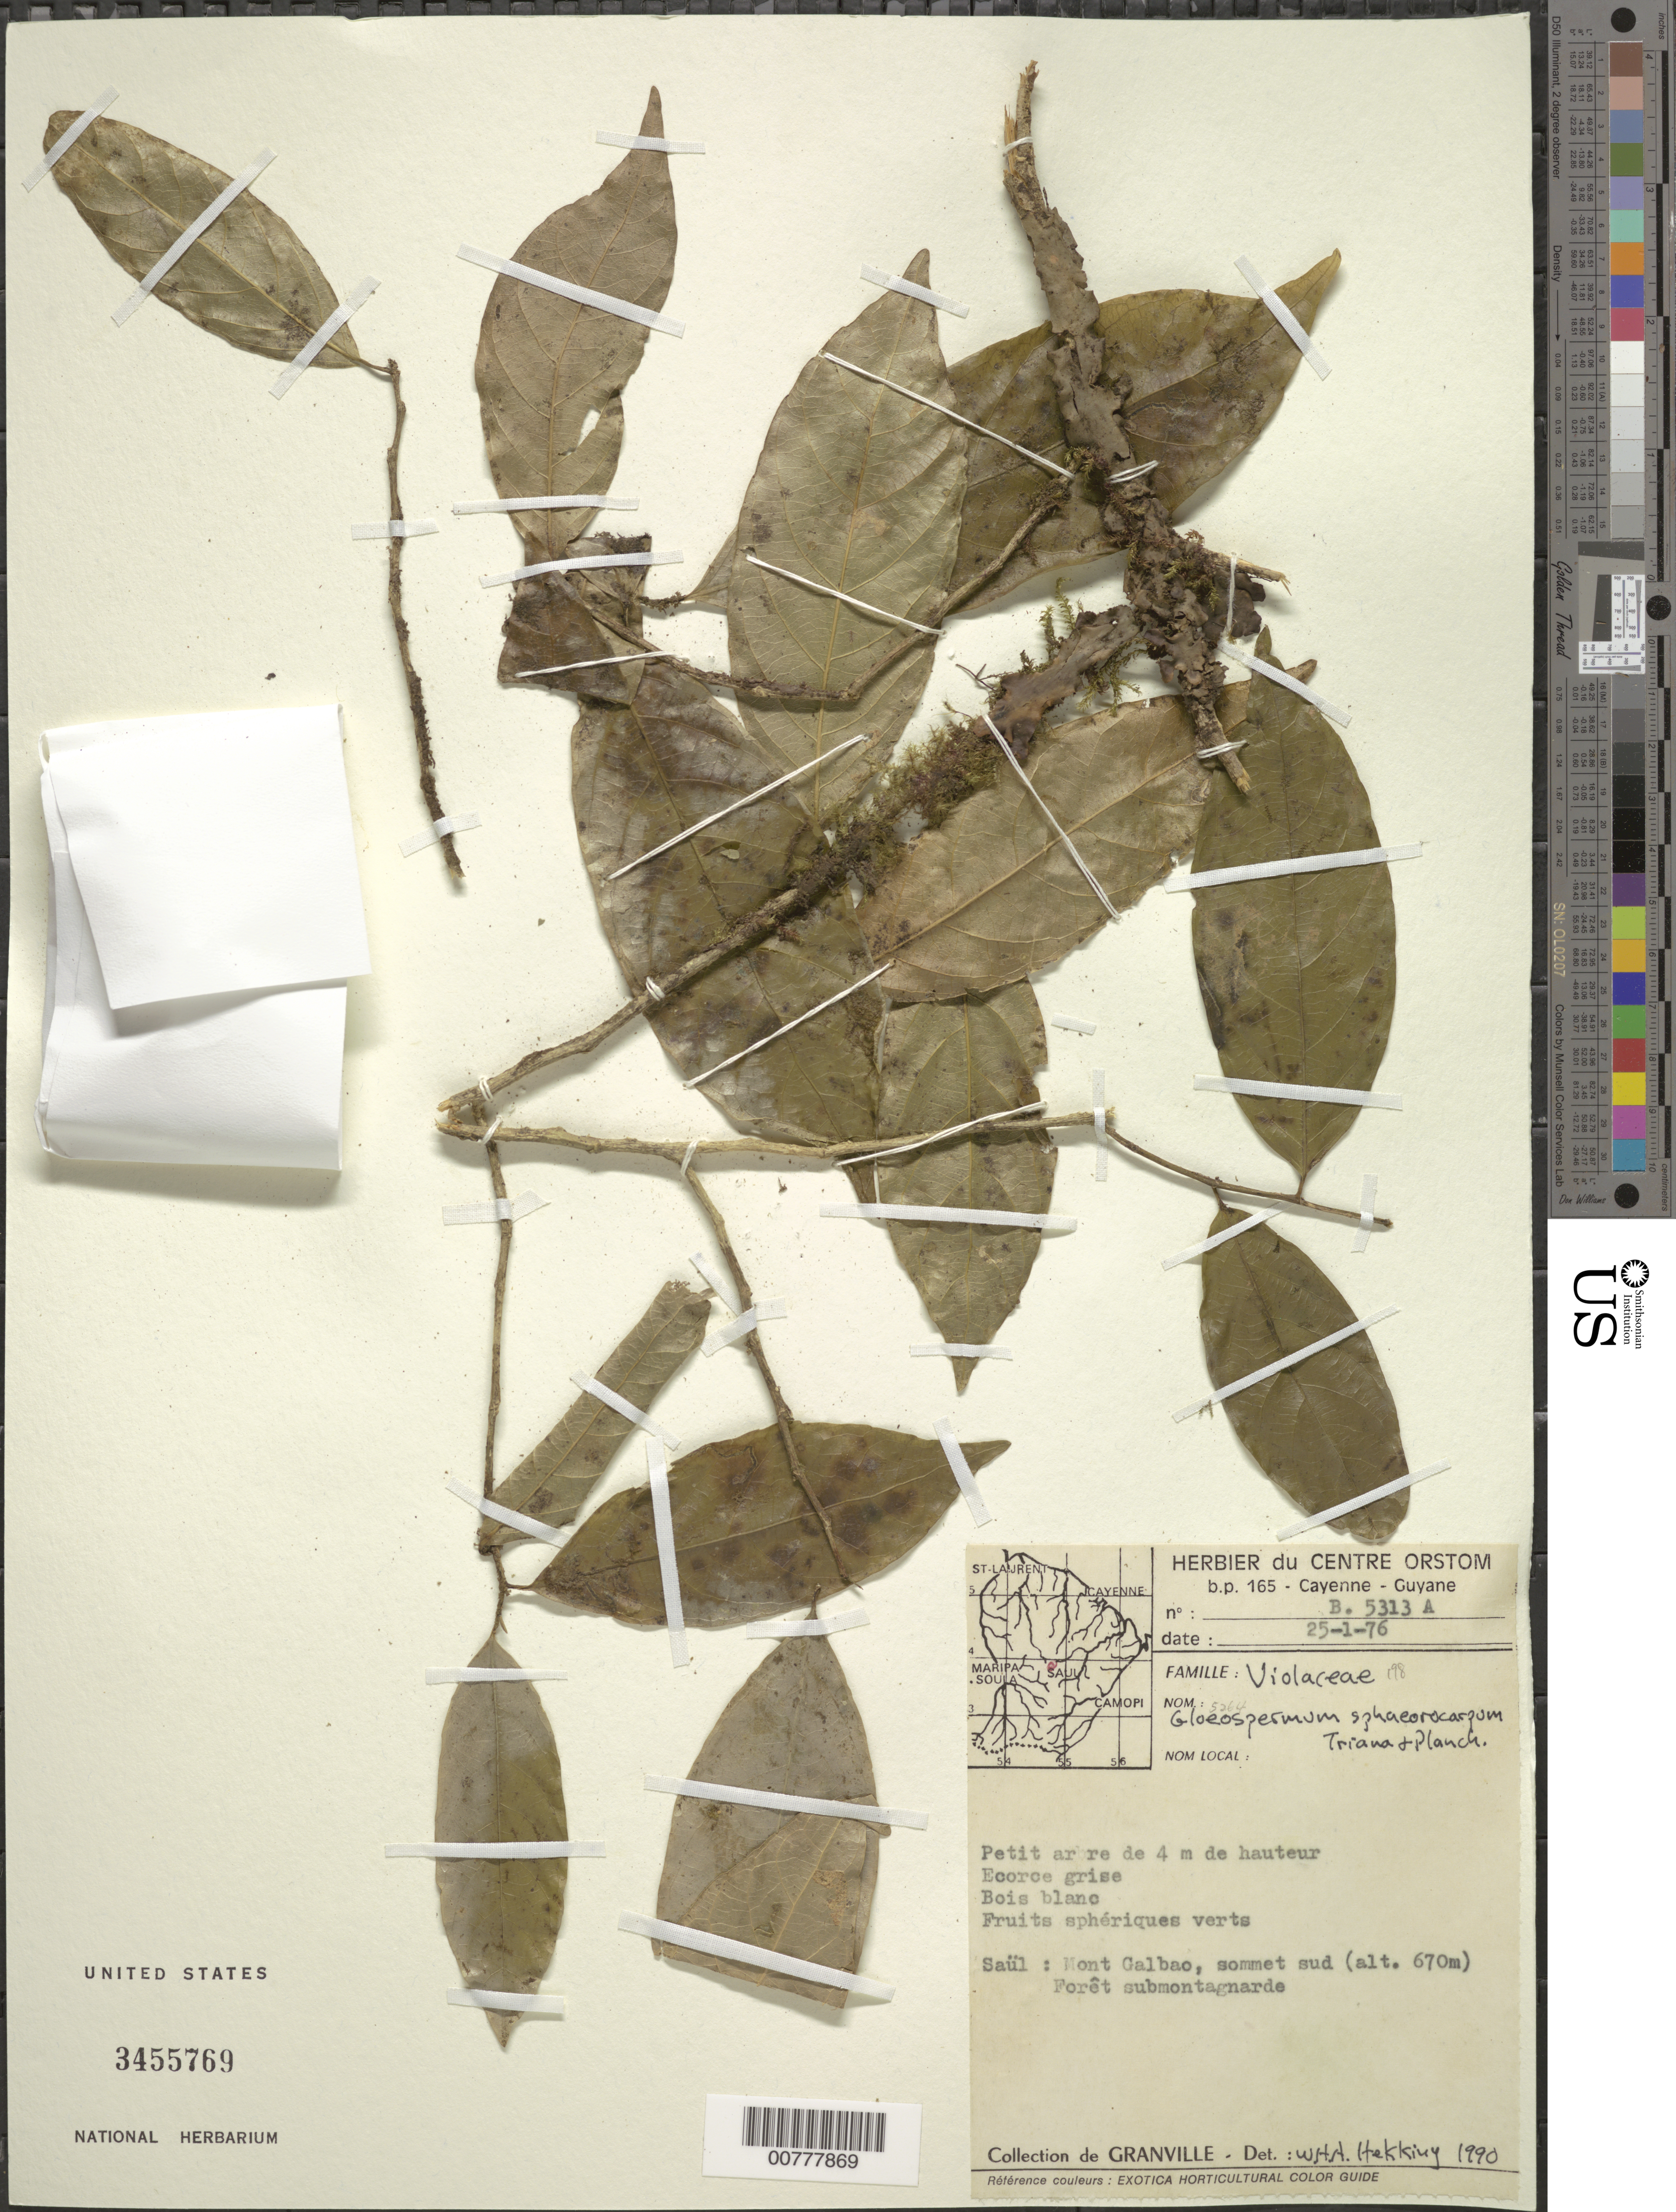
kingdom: Plantae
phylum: Tracheophyta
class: Magnoliopsida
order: Malpighiales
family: Violaceae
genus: Gloeospermum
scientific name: Gloeospermum sphaerocarpum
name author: Triana & Planch.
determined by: Hekking, W. H. A.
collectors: J.-J. de Granville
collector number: B 5313 A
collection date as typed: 25-Jan-76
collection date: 1976-01-25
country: French Guiana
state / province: Saint-Laurent-du-Maroni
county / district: Saül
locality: Mont Galbao, sommet sud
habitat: Forêt submontagnarde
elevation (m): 670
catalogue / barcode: US 3455769